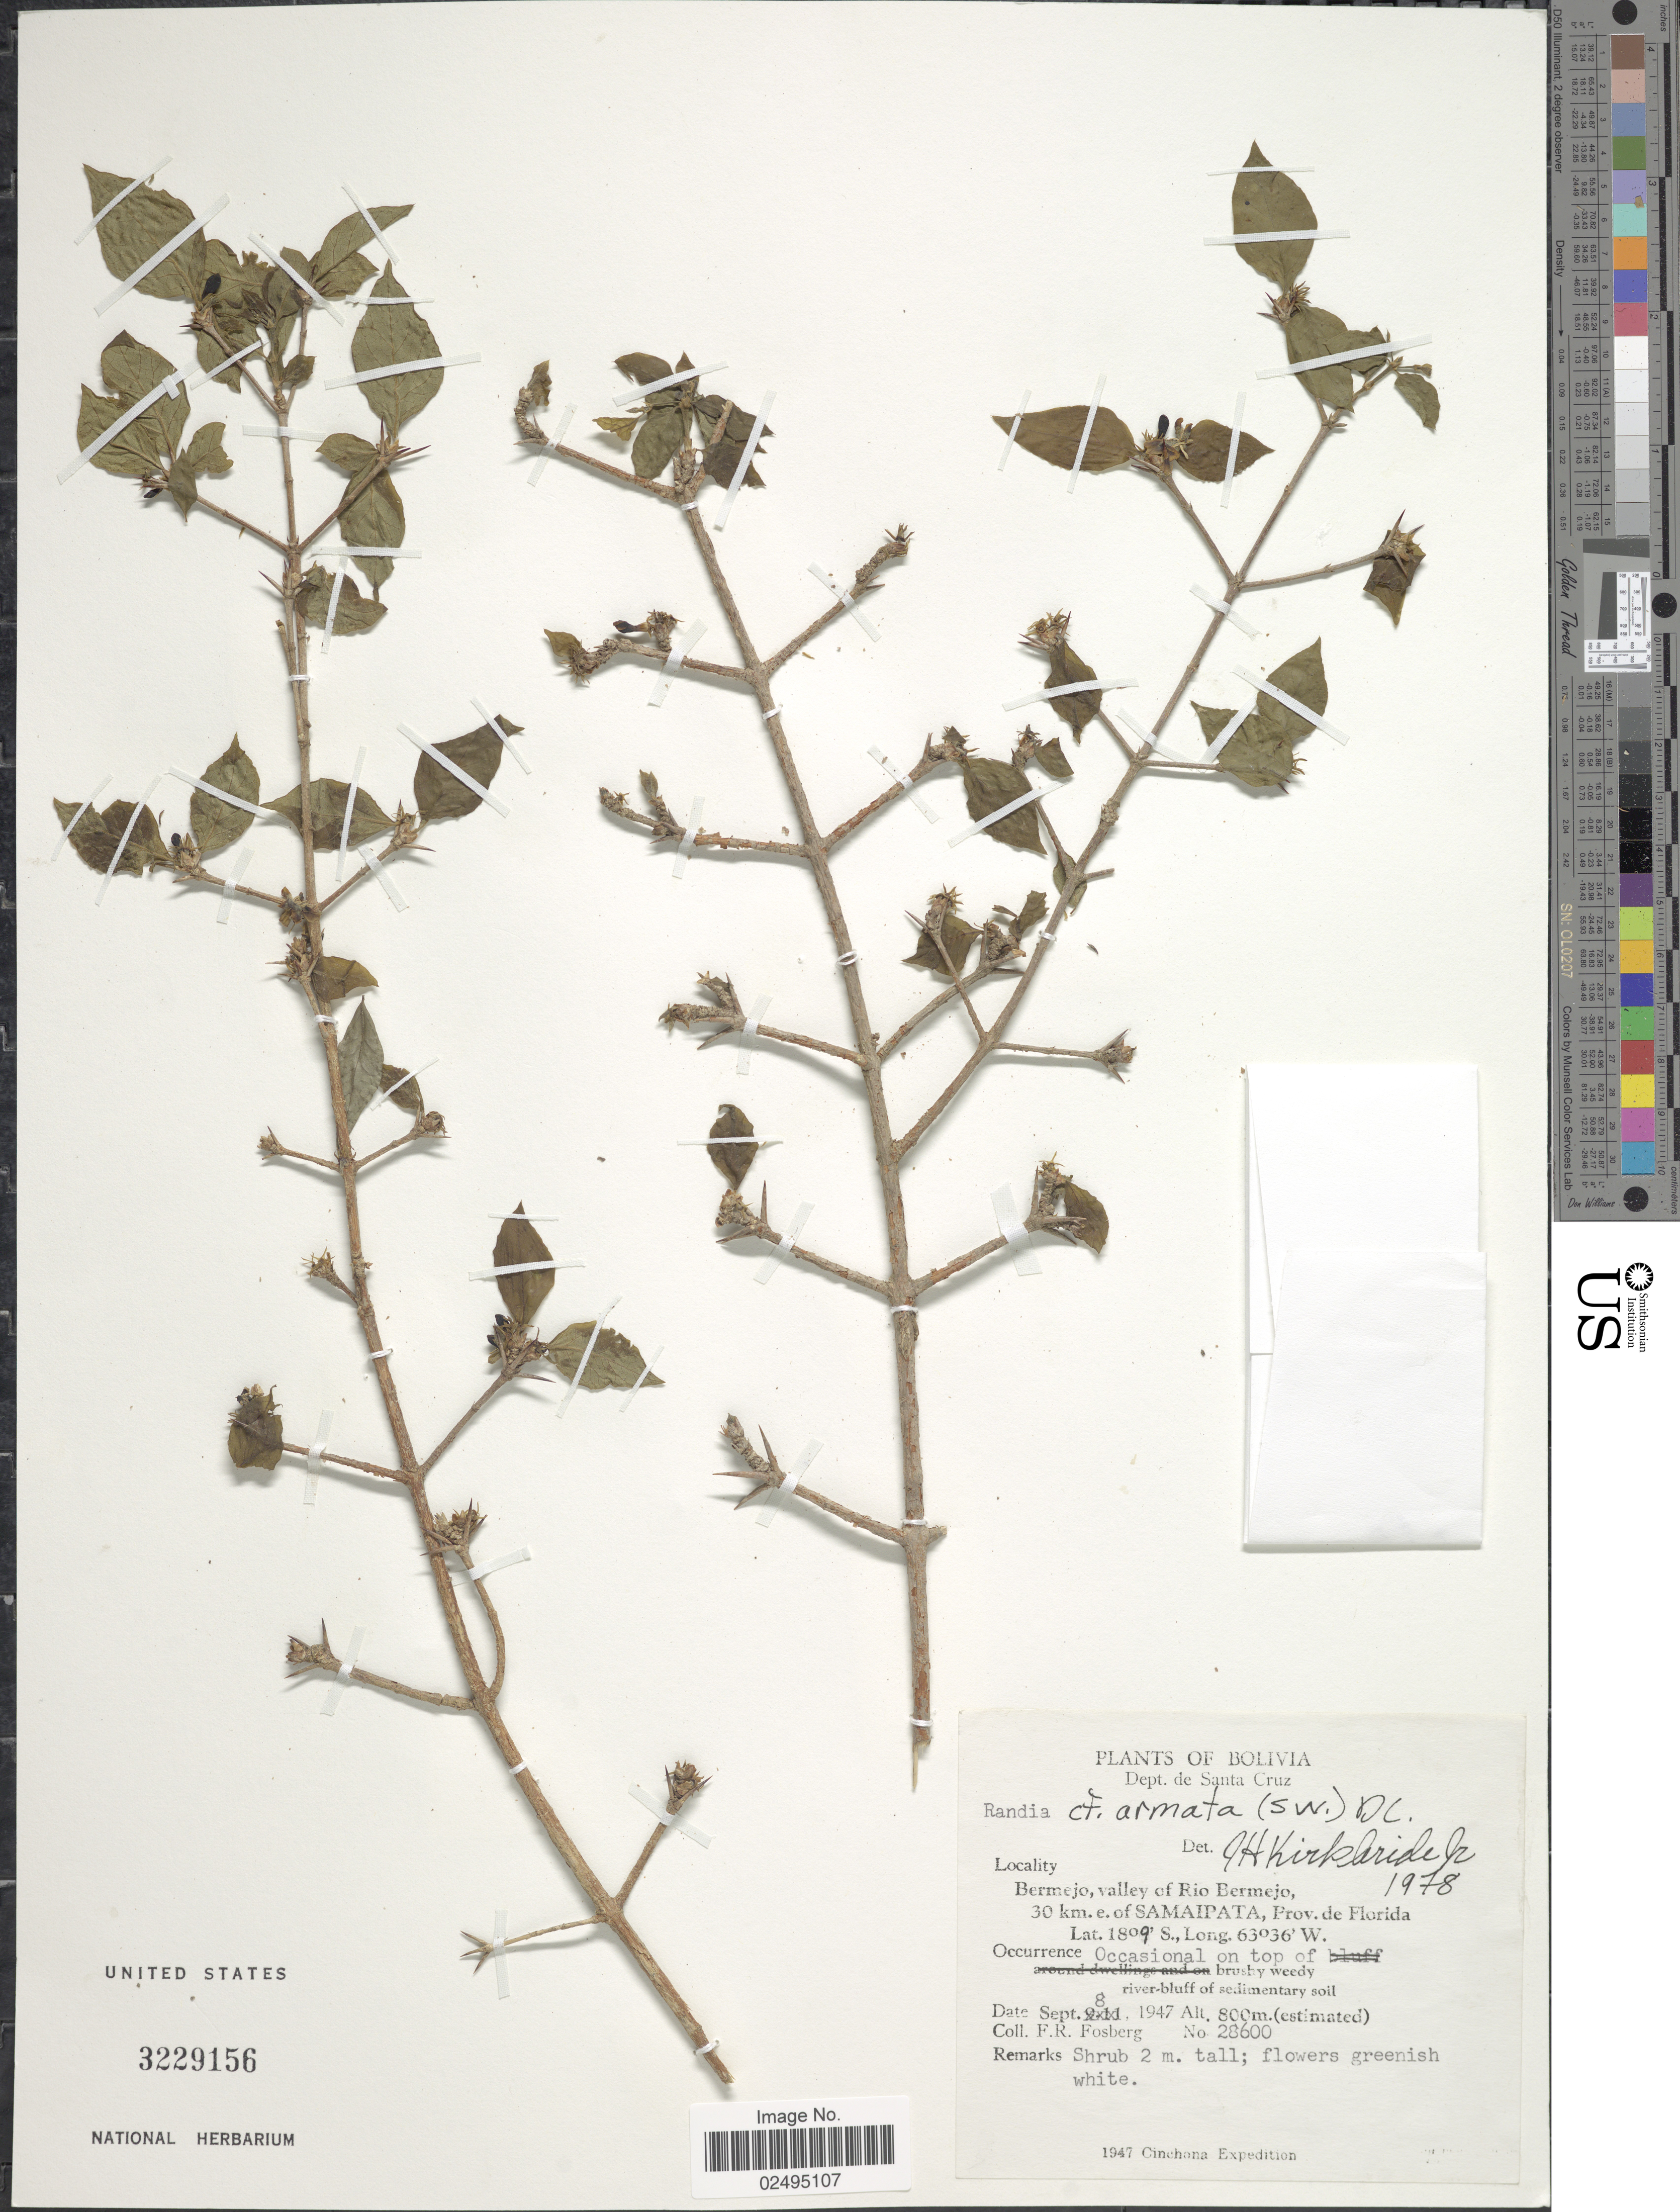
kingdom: Plantae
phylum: Tracheophyta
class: Magnoliopsida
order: Gentianales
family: Rubiaceae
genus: Randia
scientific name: Randia armata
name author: (Sw.) DC.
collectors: F. R. Fosberg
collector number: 28600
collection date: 1947-09-08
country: Bolivia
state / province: Santa Cruz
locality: Bermejo, valley of Rio Bermejo, 30 km e. of Samaipata, Prov. de Florida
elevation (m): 800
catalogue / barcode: US 3229156